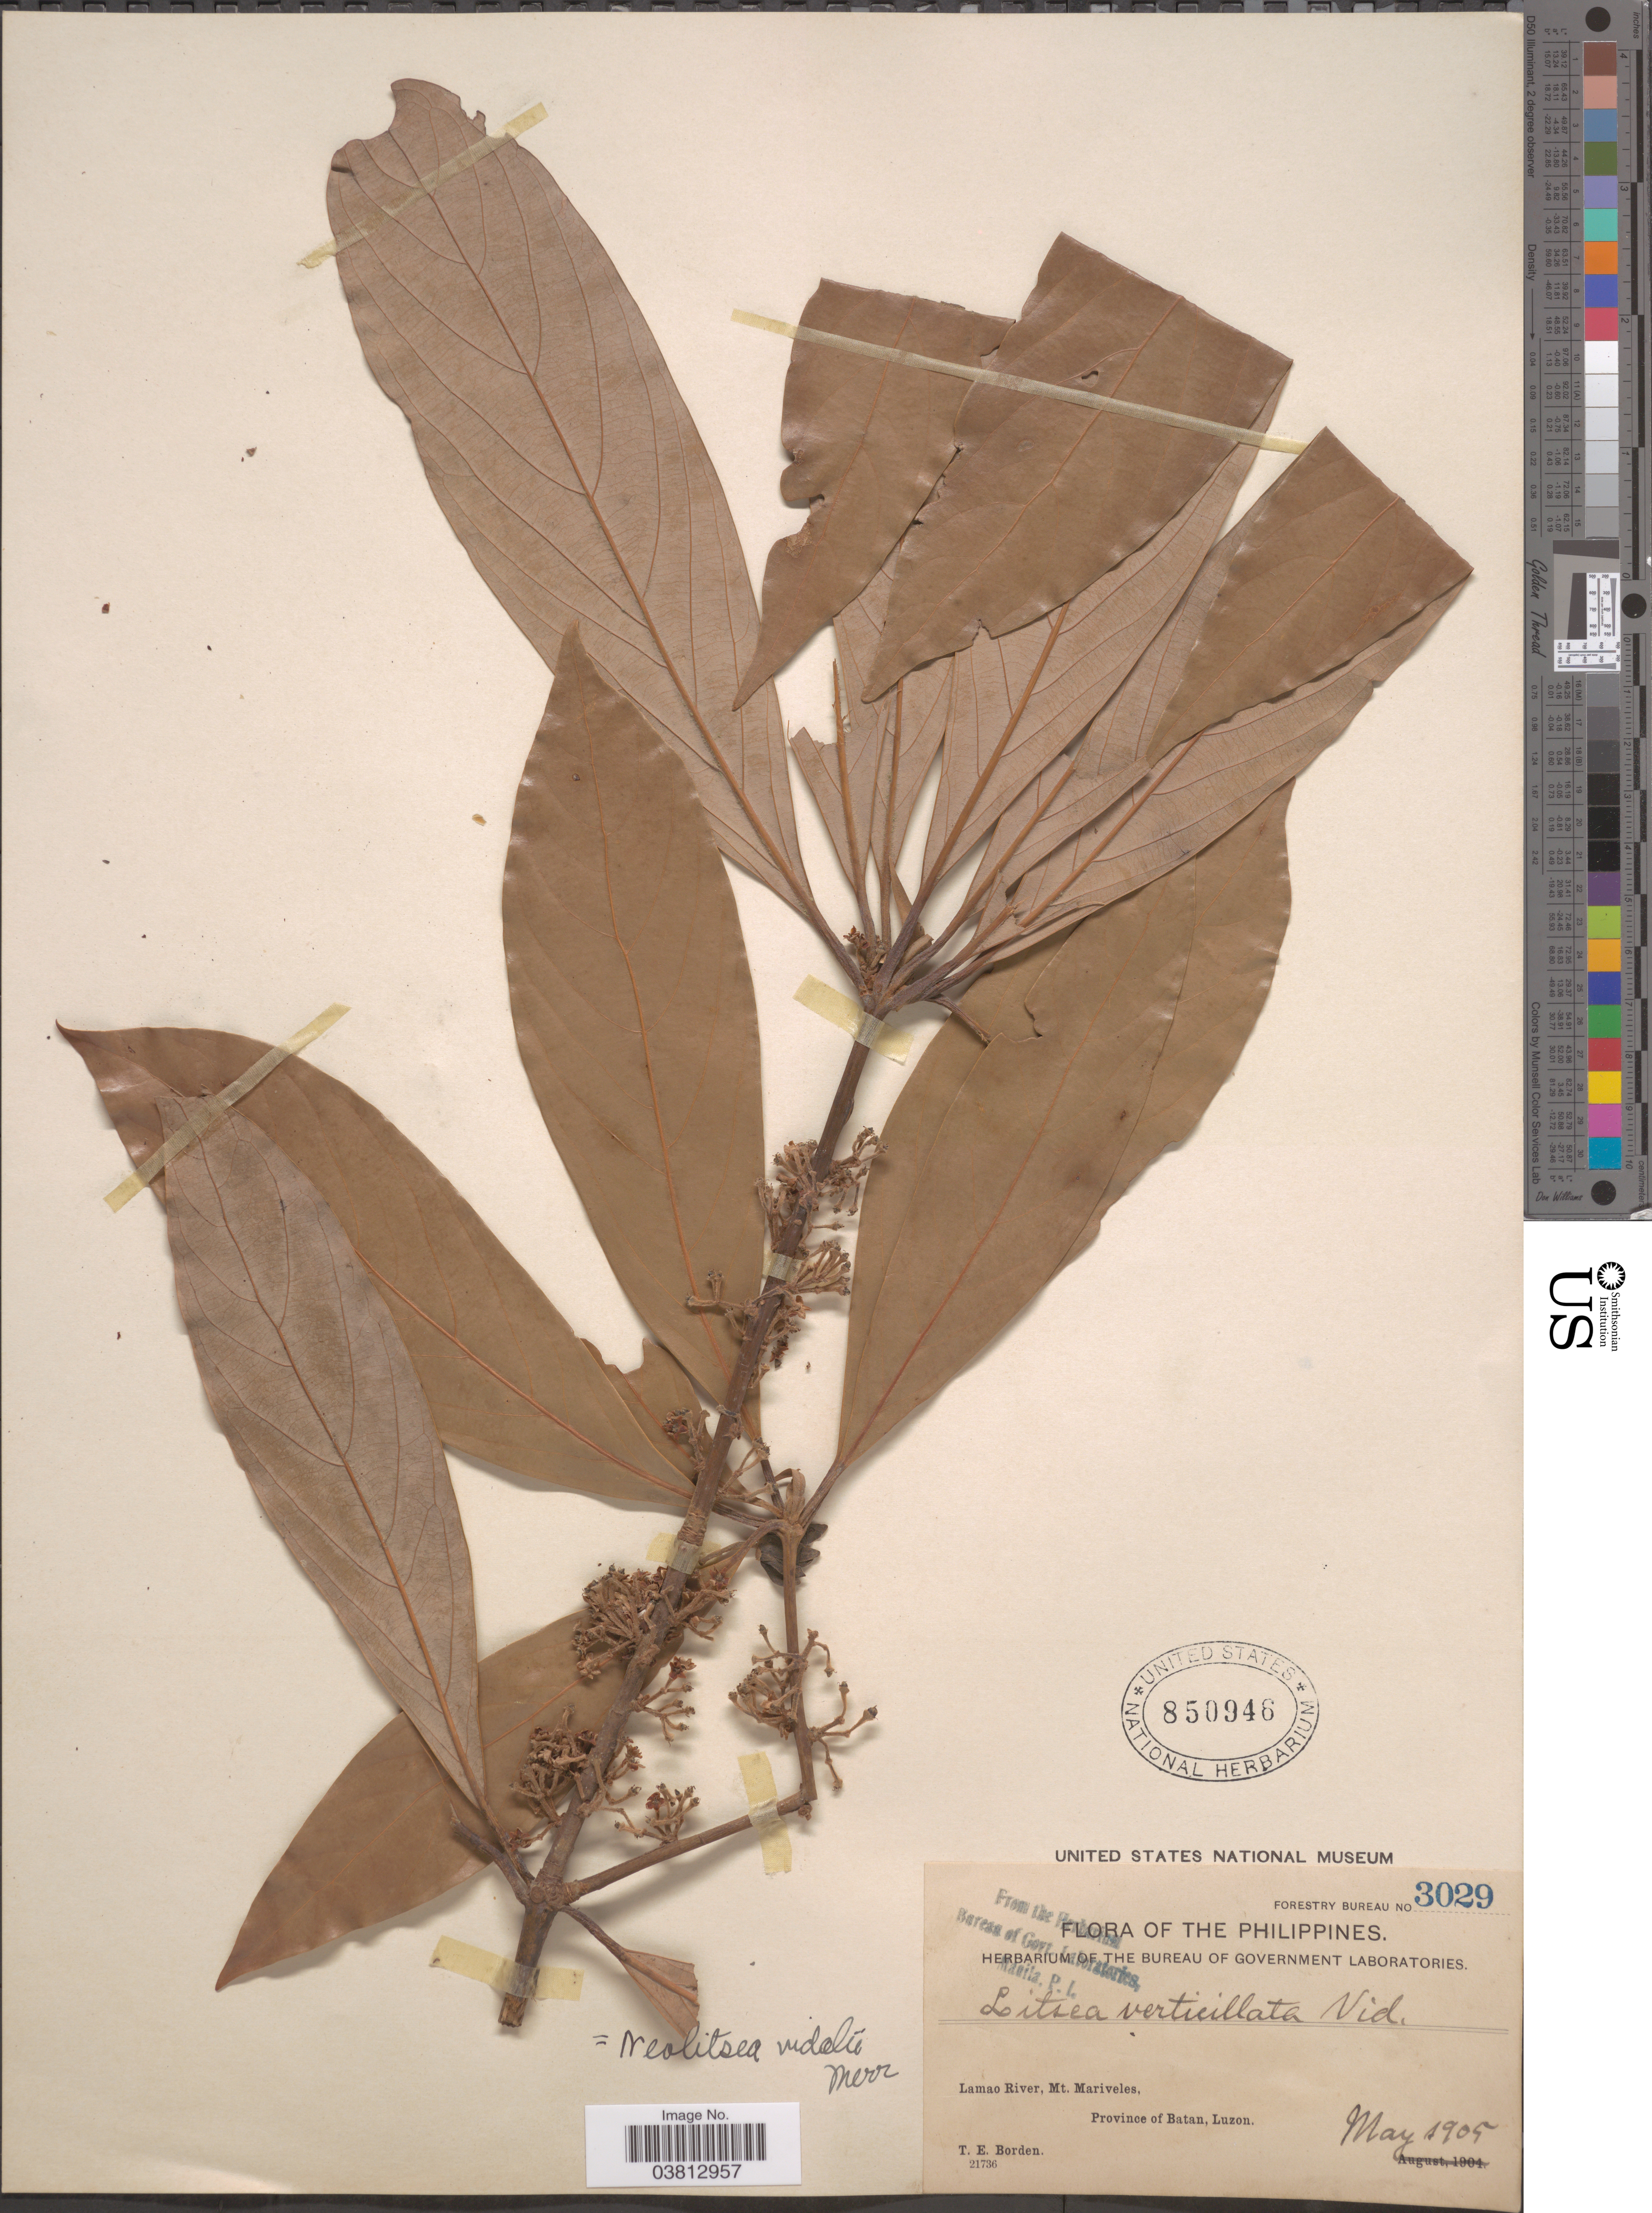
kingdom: Plantae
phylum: Tracheophyta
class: Magnoliopsida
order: Laurales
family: Lauraceae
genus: Neolitsea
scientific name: Neolitsea vidalii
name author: Merr.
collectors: T. E. Borden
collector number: Forestry Bureau 3029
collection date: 1905-05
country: Philippines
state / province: Cagayan Valley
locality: Lamao River, Mt. Mariveles, Province of Batan, Luzon.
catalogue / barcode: US 850946